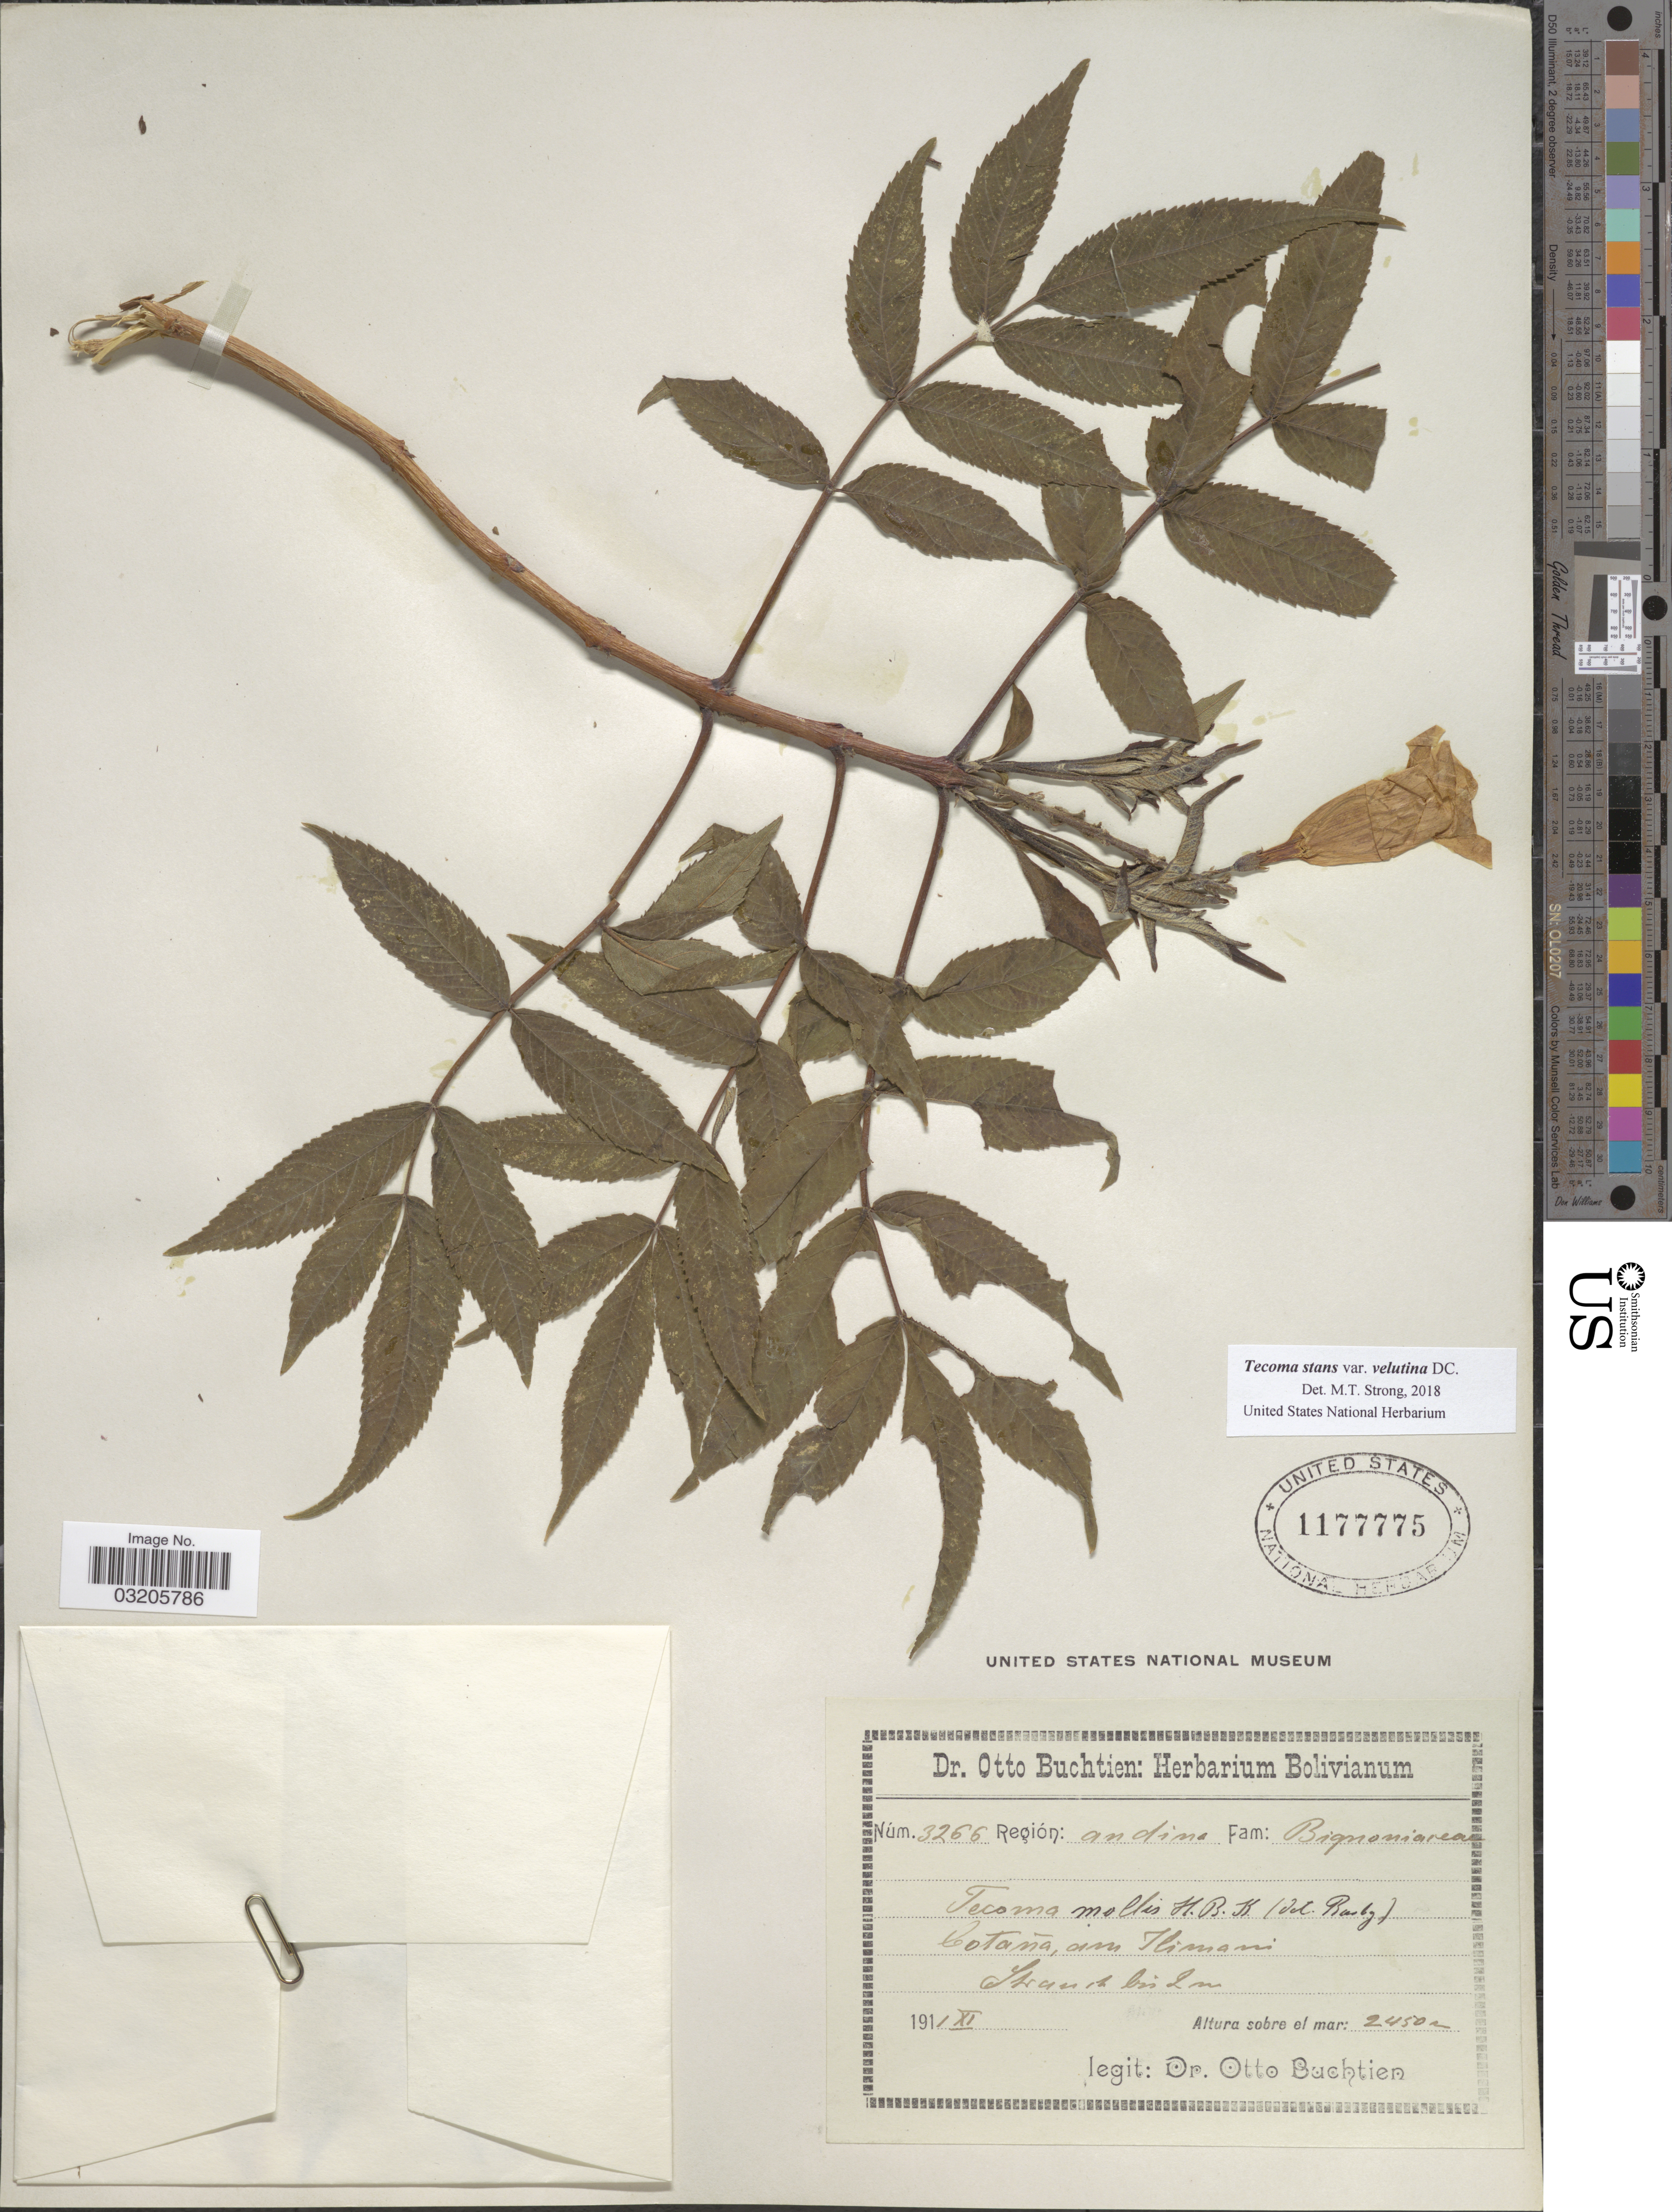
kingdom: Plantae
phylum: Tracheophyta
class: Magnoliopsida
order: Lamiales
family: Bignoniaceae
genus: Tecoma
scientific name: Tecoma stans var. velutina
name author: DC.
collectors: O. Buchtien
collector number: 3266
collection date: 1911-11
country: Bolivia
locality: Región: Andine. Cotaña, am Ilimani.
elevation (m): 2450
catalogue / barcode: US 1177775